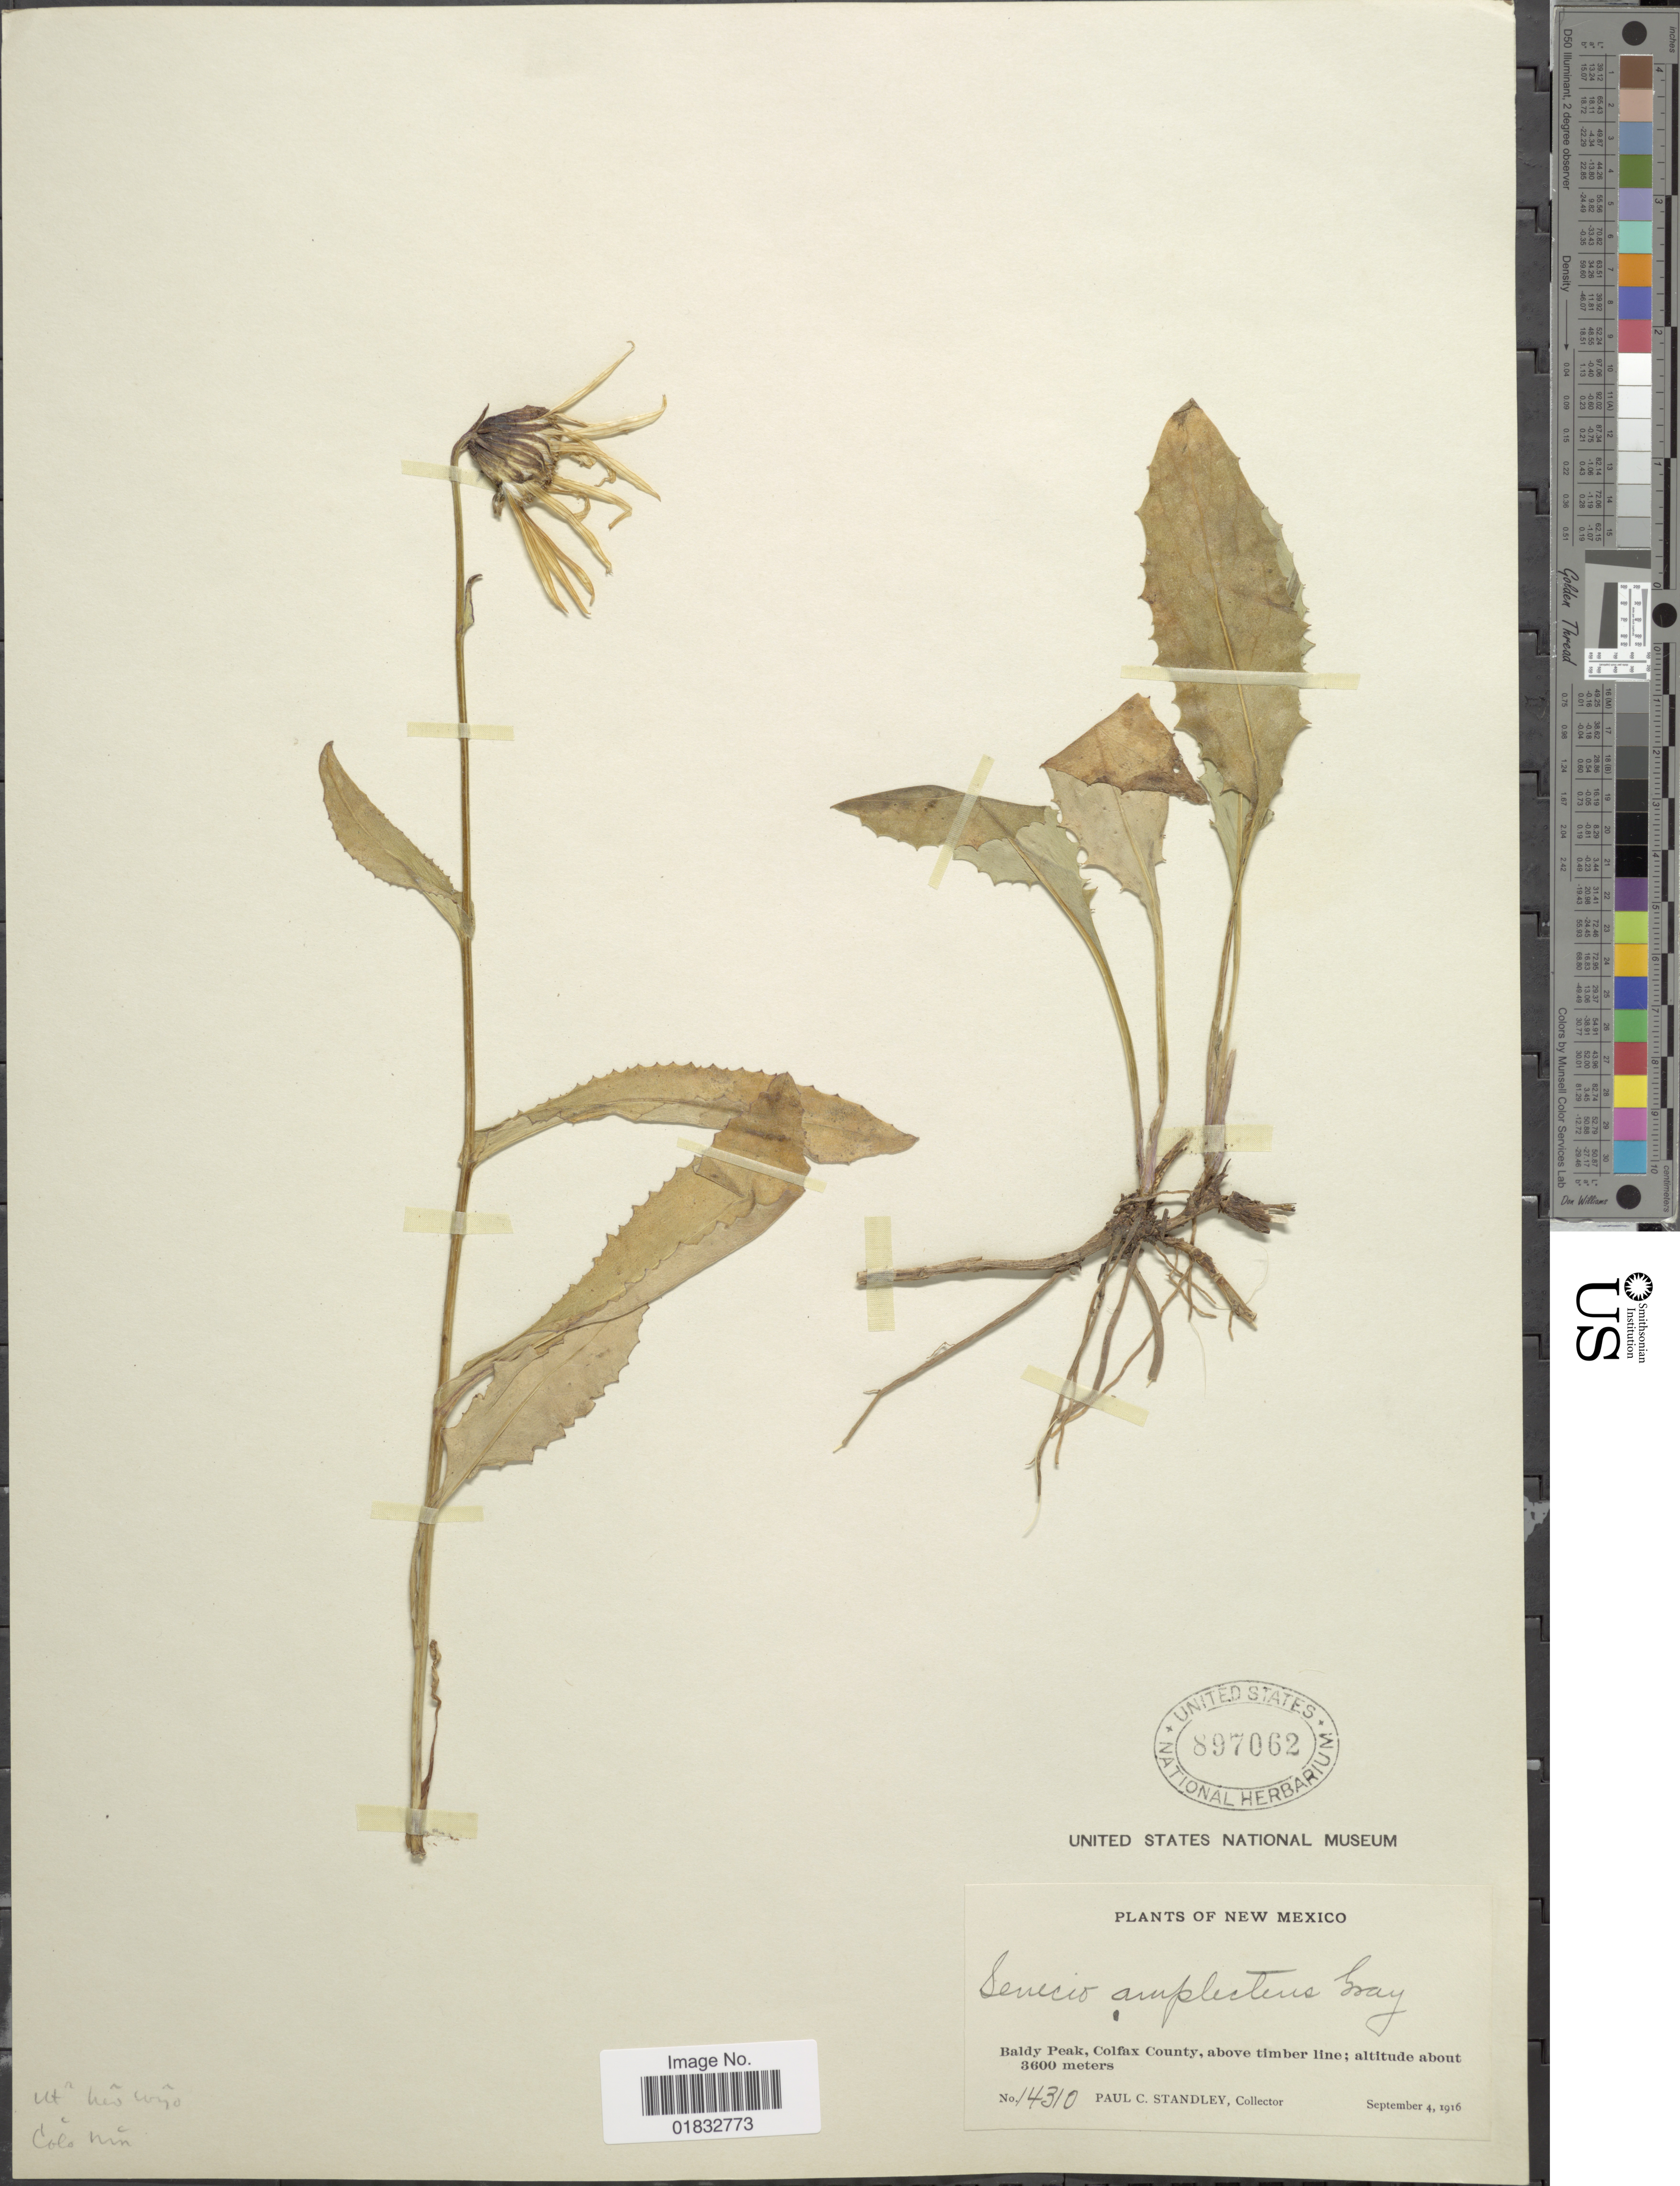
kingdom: Plantae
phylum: Tracheophyta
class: Magnoliopsida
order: Asterales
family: Asteraceae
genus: Senecio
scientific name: Senecio amplectens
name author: A. Gray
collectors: P. C. Standley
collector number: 14310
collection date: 1916-09-04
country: United States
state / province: New Mexico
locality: Baldy Peak, Colfax County, above timber line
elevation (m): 3600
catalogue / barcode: US 897062